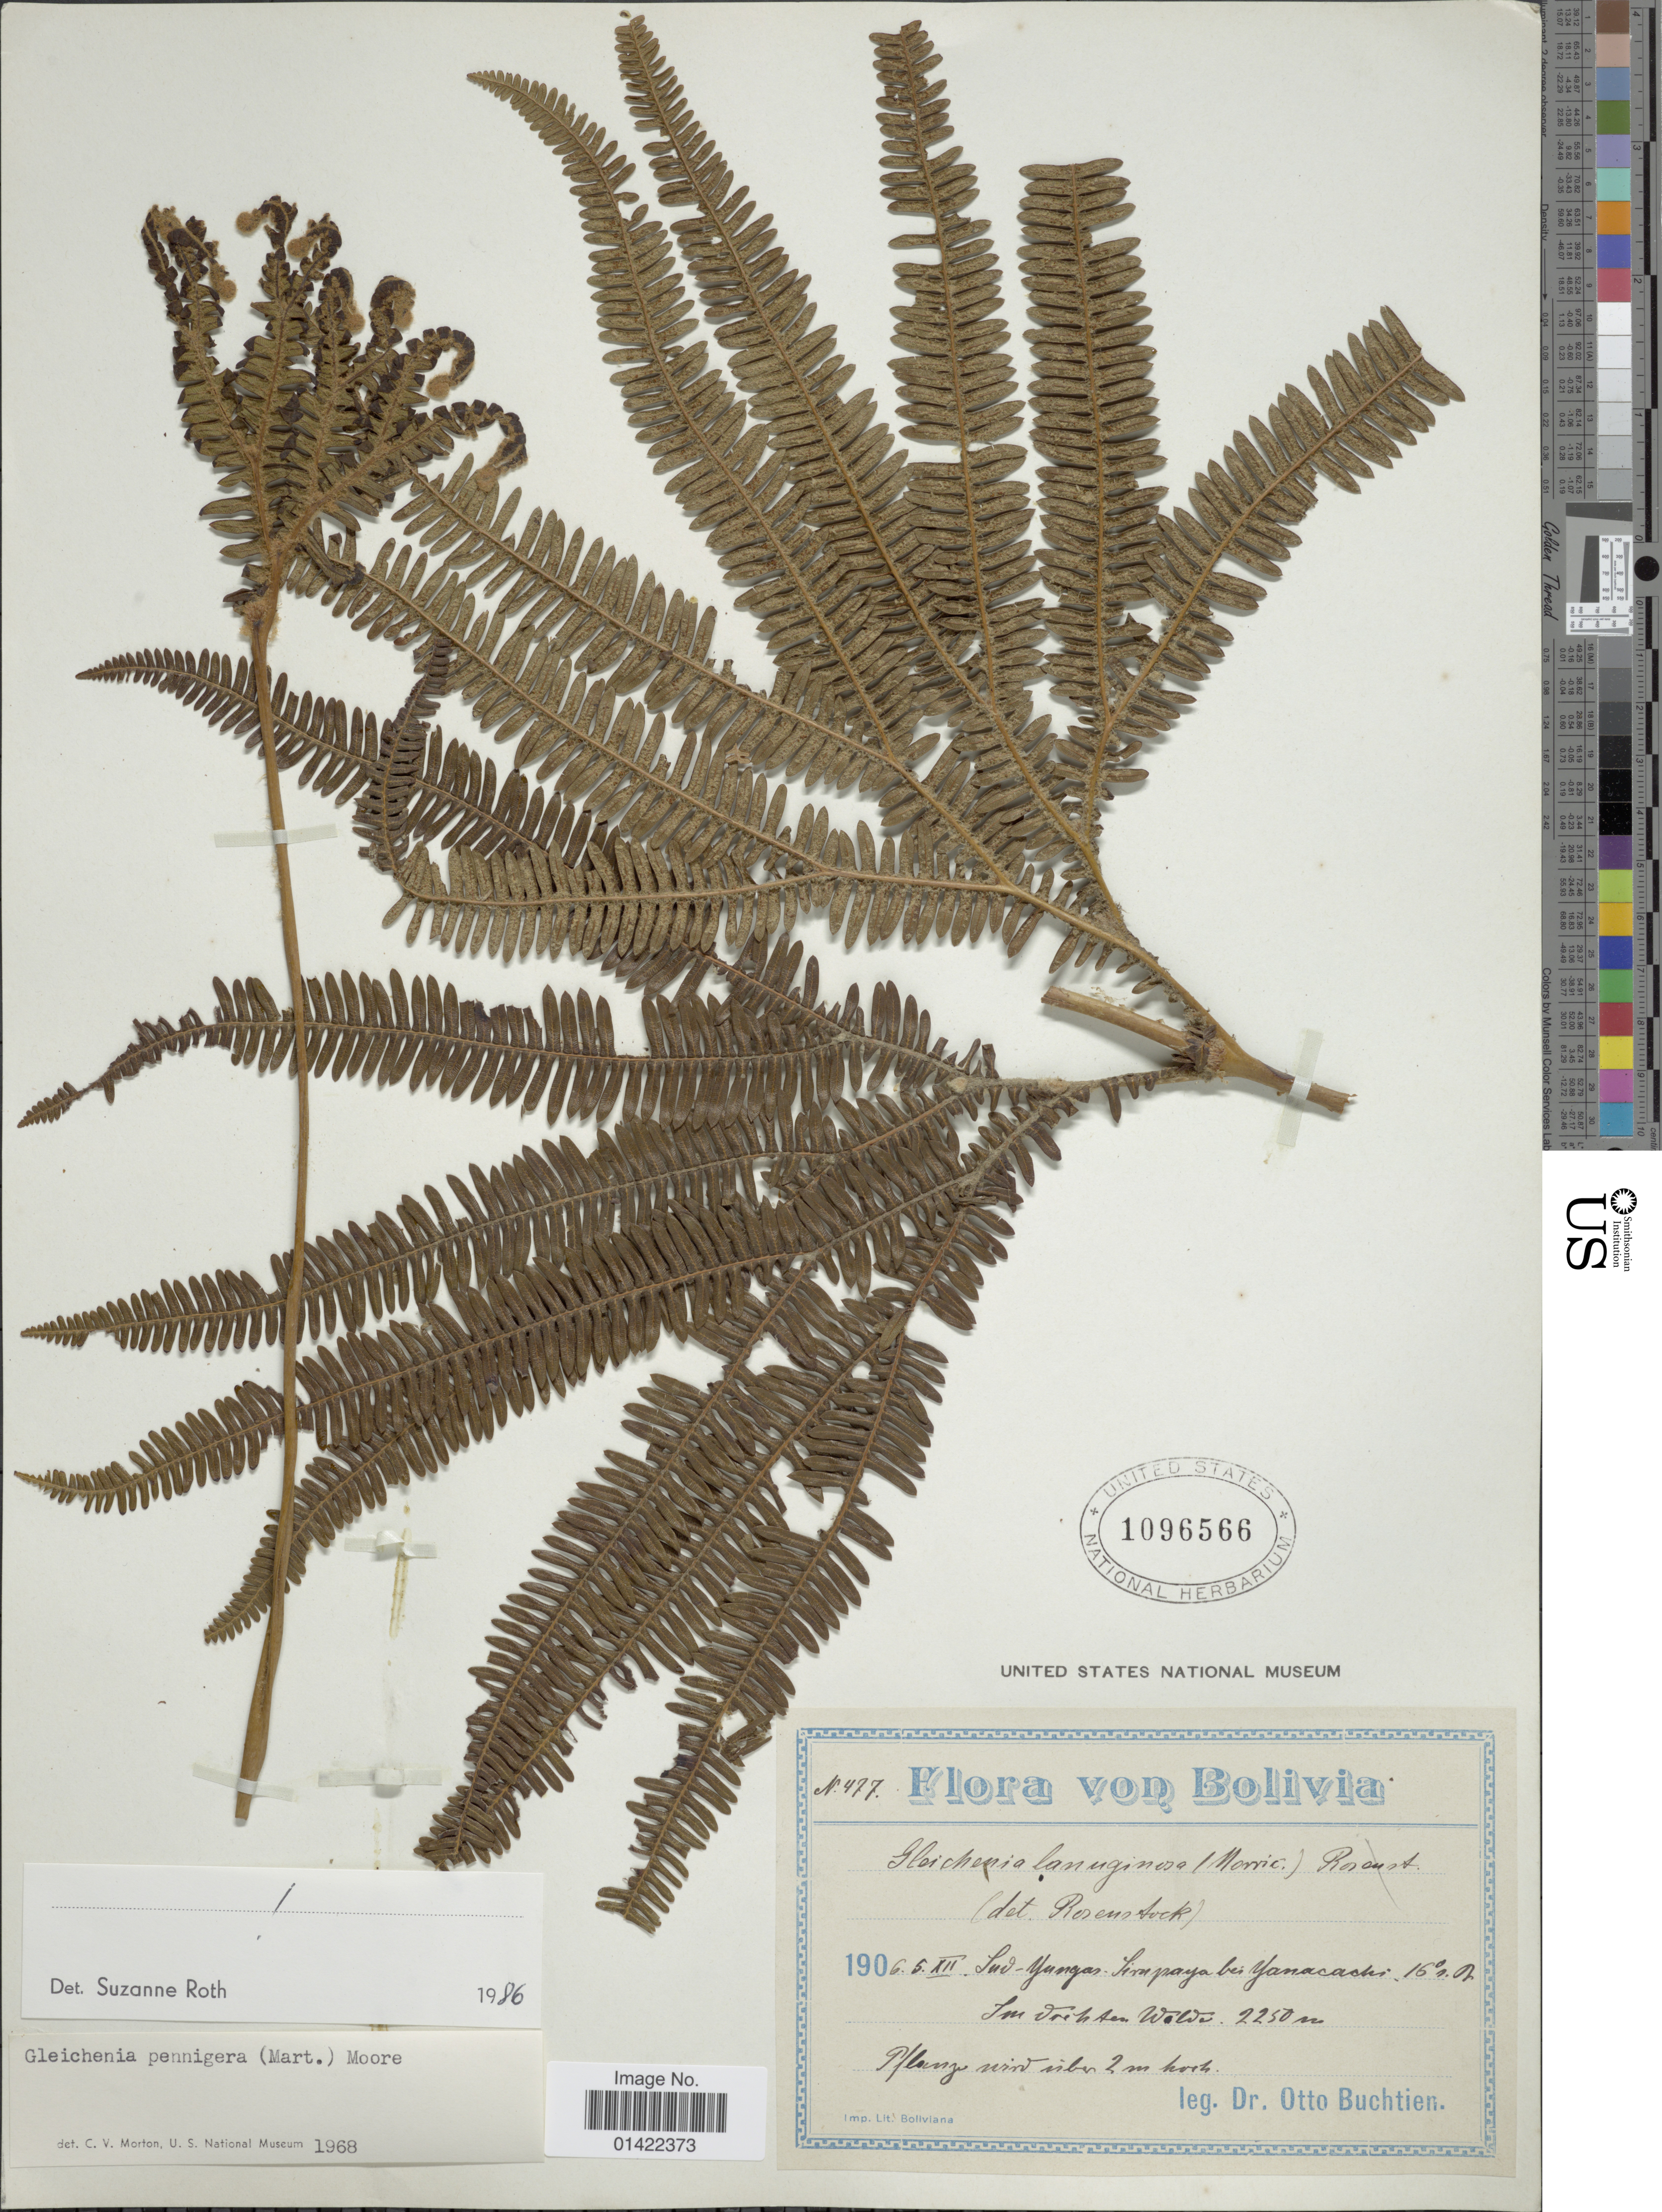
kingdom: Plantae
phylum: Tracheophyta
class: Polypodiopsida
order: Gleicheniales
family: Gleicheniaceae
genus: Sticherus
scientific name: Sticherus pruinosus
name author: (Mart.) Ching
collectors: O. Buchtien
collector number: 477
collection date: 1906-12-05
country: Bolivia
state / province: La Paz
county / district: Sud Yungas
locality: Sirupaya bei Yanacachi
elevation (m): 2250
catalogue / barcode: US 1096566